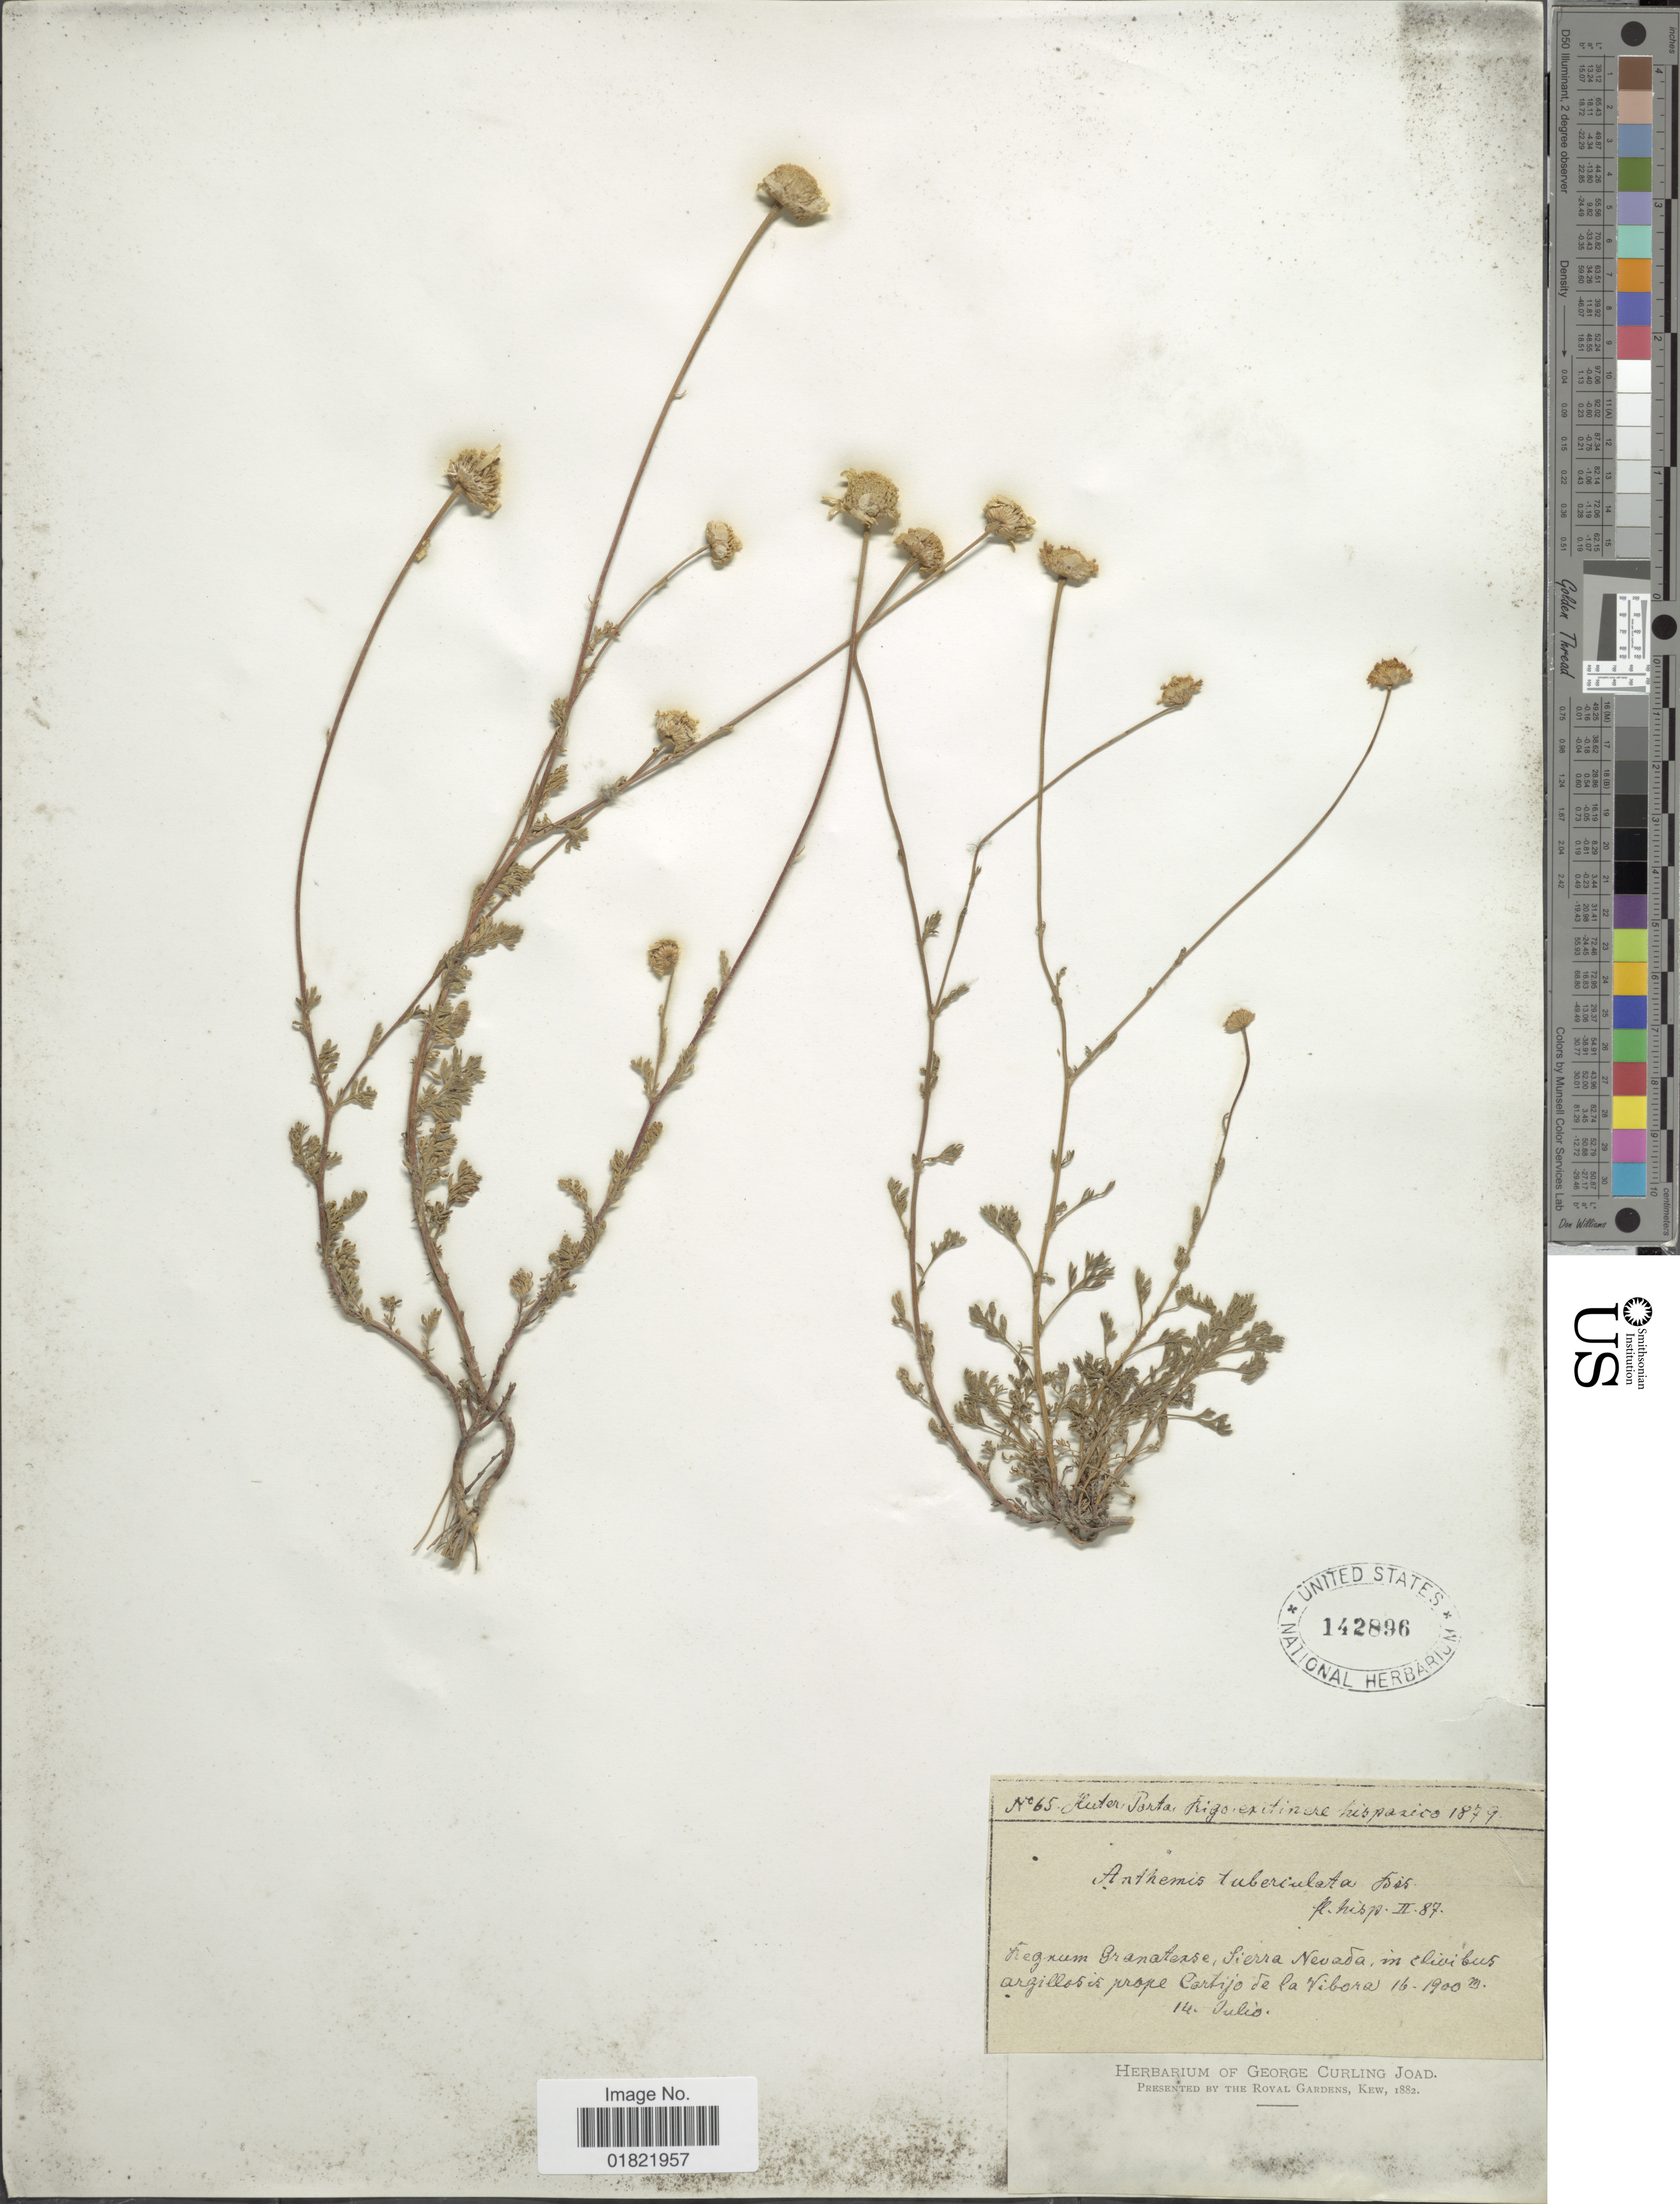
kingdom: Plantae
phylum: Tracheophyta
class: Magnoliopsida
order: Asterales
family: Asteraceae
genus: Anthemis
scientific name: Anthemis tuberculata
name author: Boiss.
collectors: -. Huter, P. Porta & -- Rigo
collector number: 65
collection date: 1879-07-14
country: Spain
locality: Regnum Granatese, Sierra Nevada, in clivibus argillos prope Cortijo de la Víbora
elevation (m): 1900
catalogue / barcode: US 142896